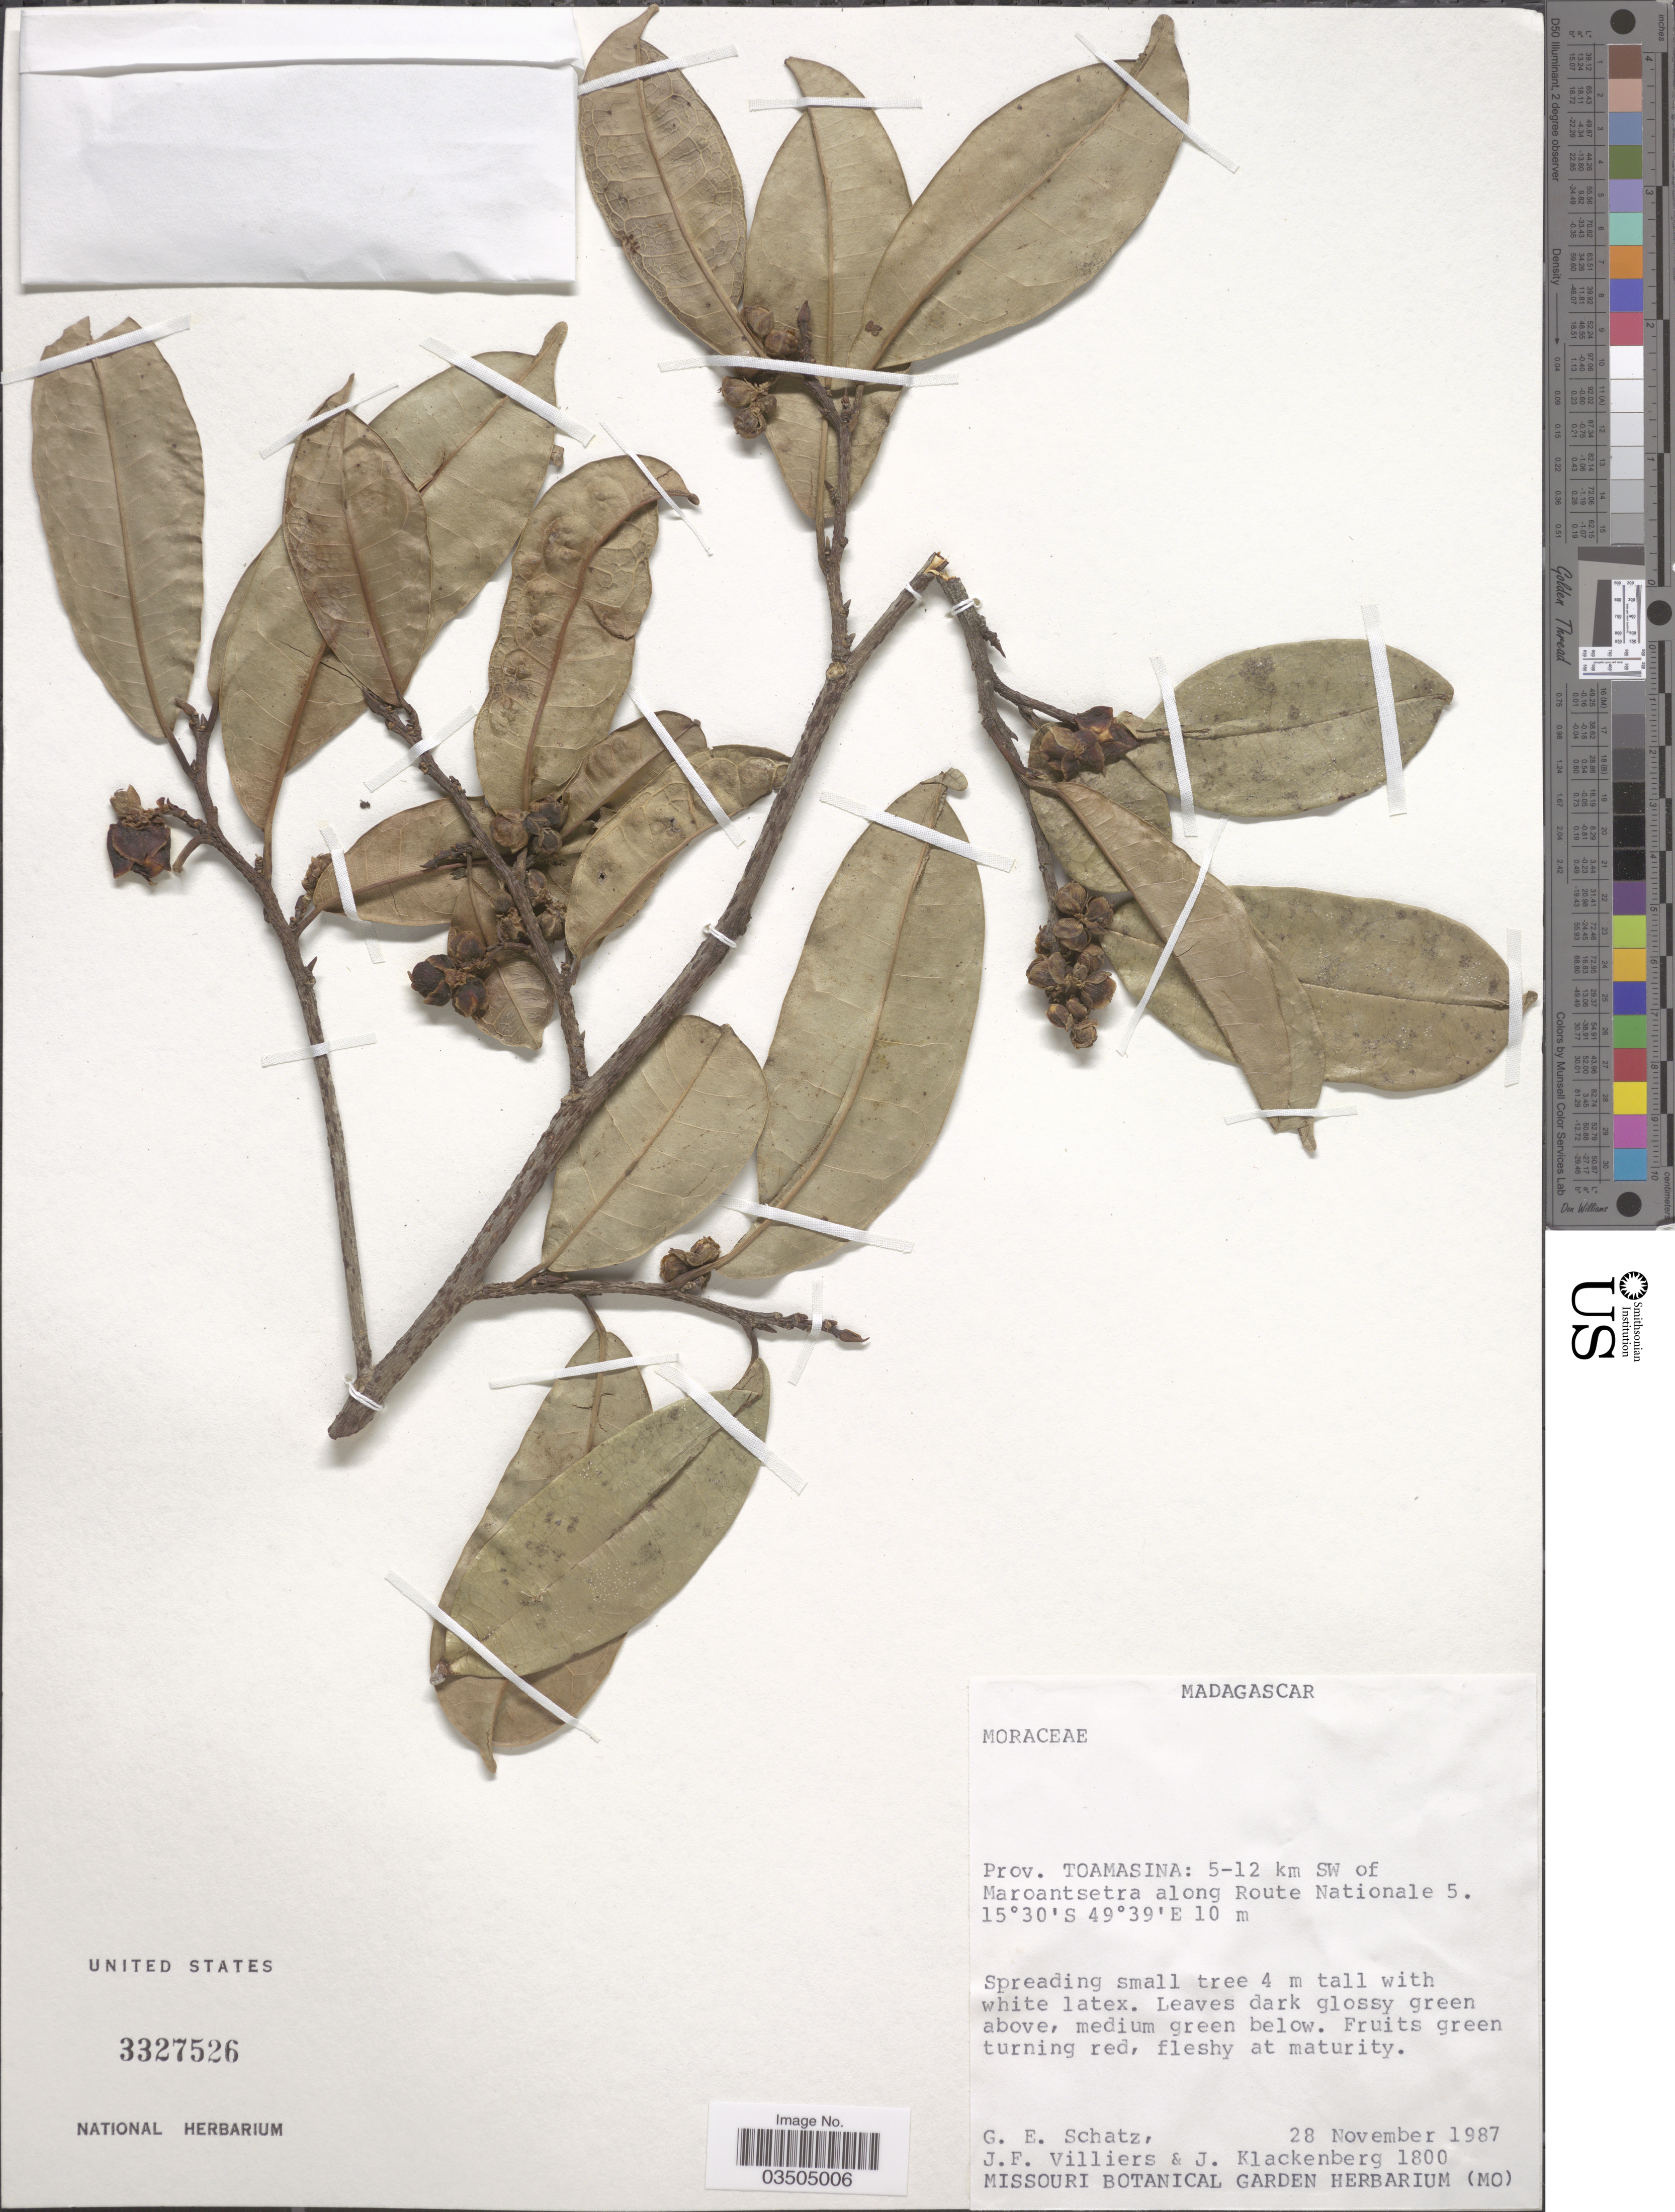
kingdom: Plantae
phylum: Tracheophyta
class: Magnoliopsida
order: Proteales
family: Proteaceae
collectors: G. Schatz, J. Villiers & J. Klackenberg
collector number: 1800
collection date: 1987-11-28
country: Madagascar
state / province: Analanjirofo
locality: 5-12 km SW of Maroantsetra along Route Nationale 5.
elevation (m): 10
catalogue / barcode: US 3327526